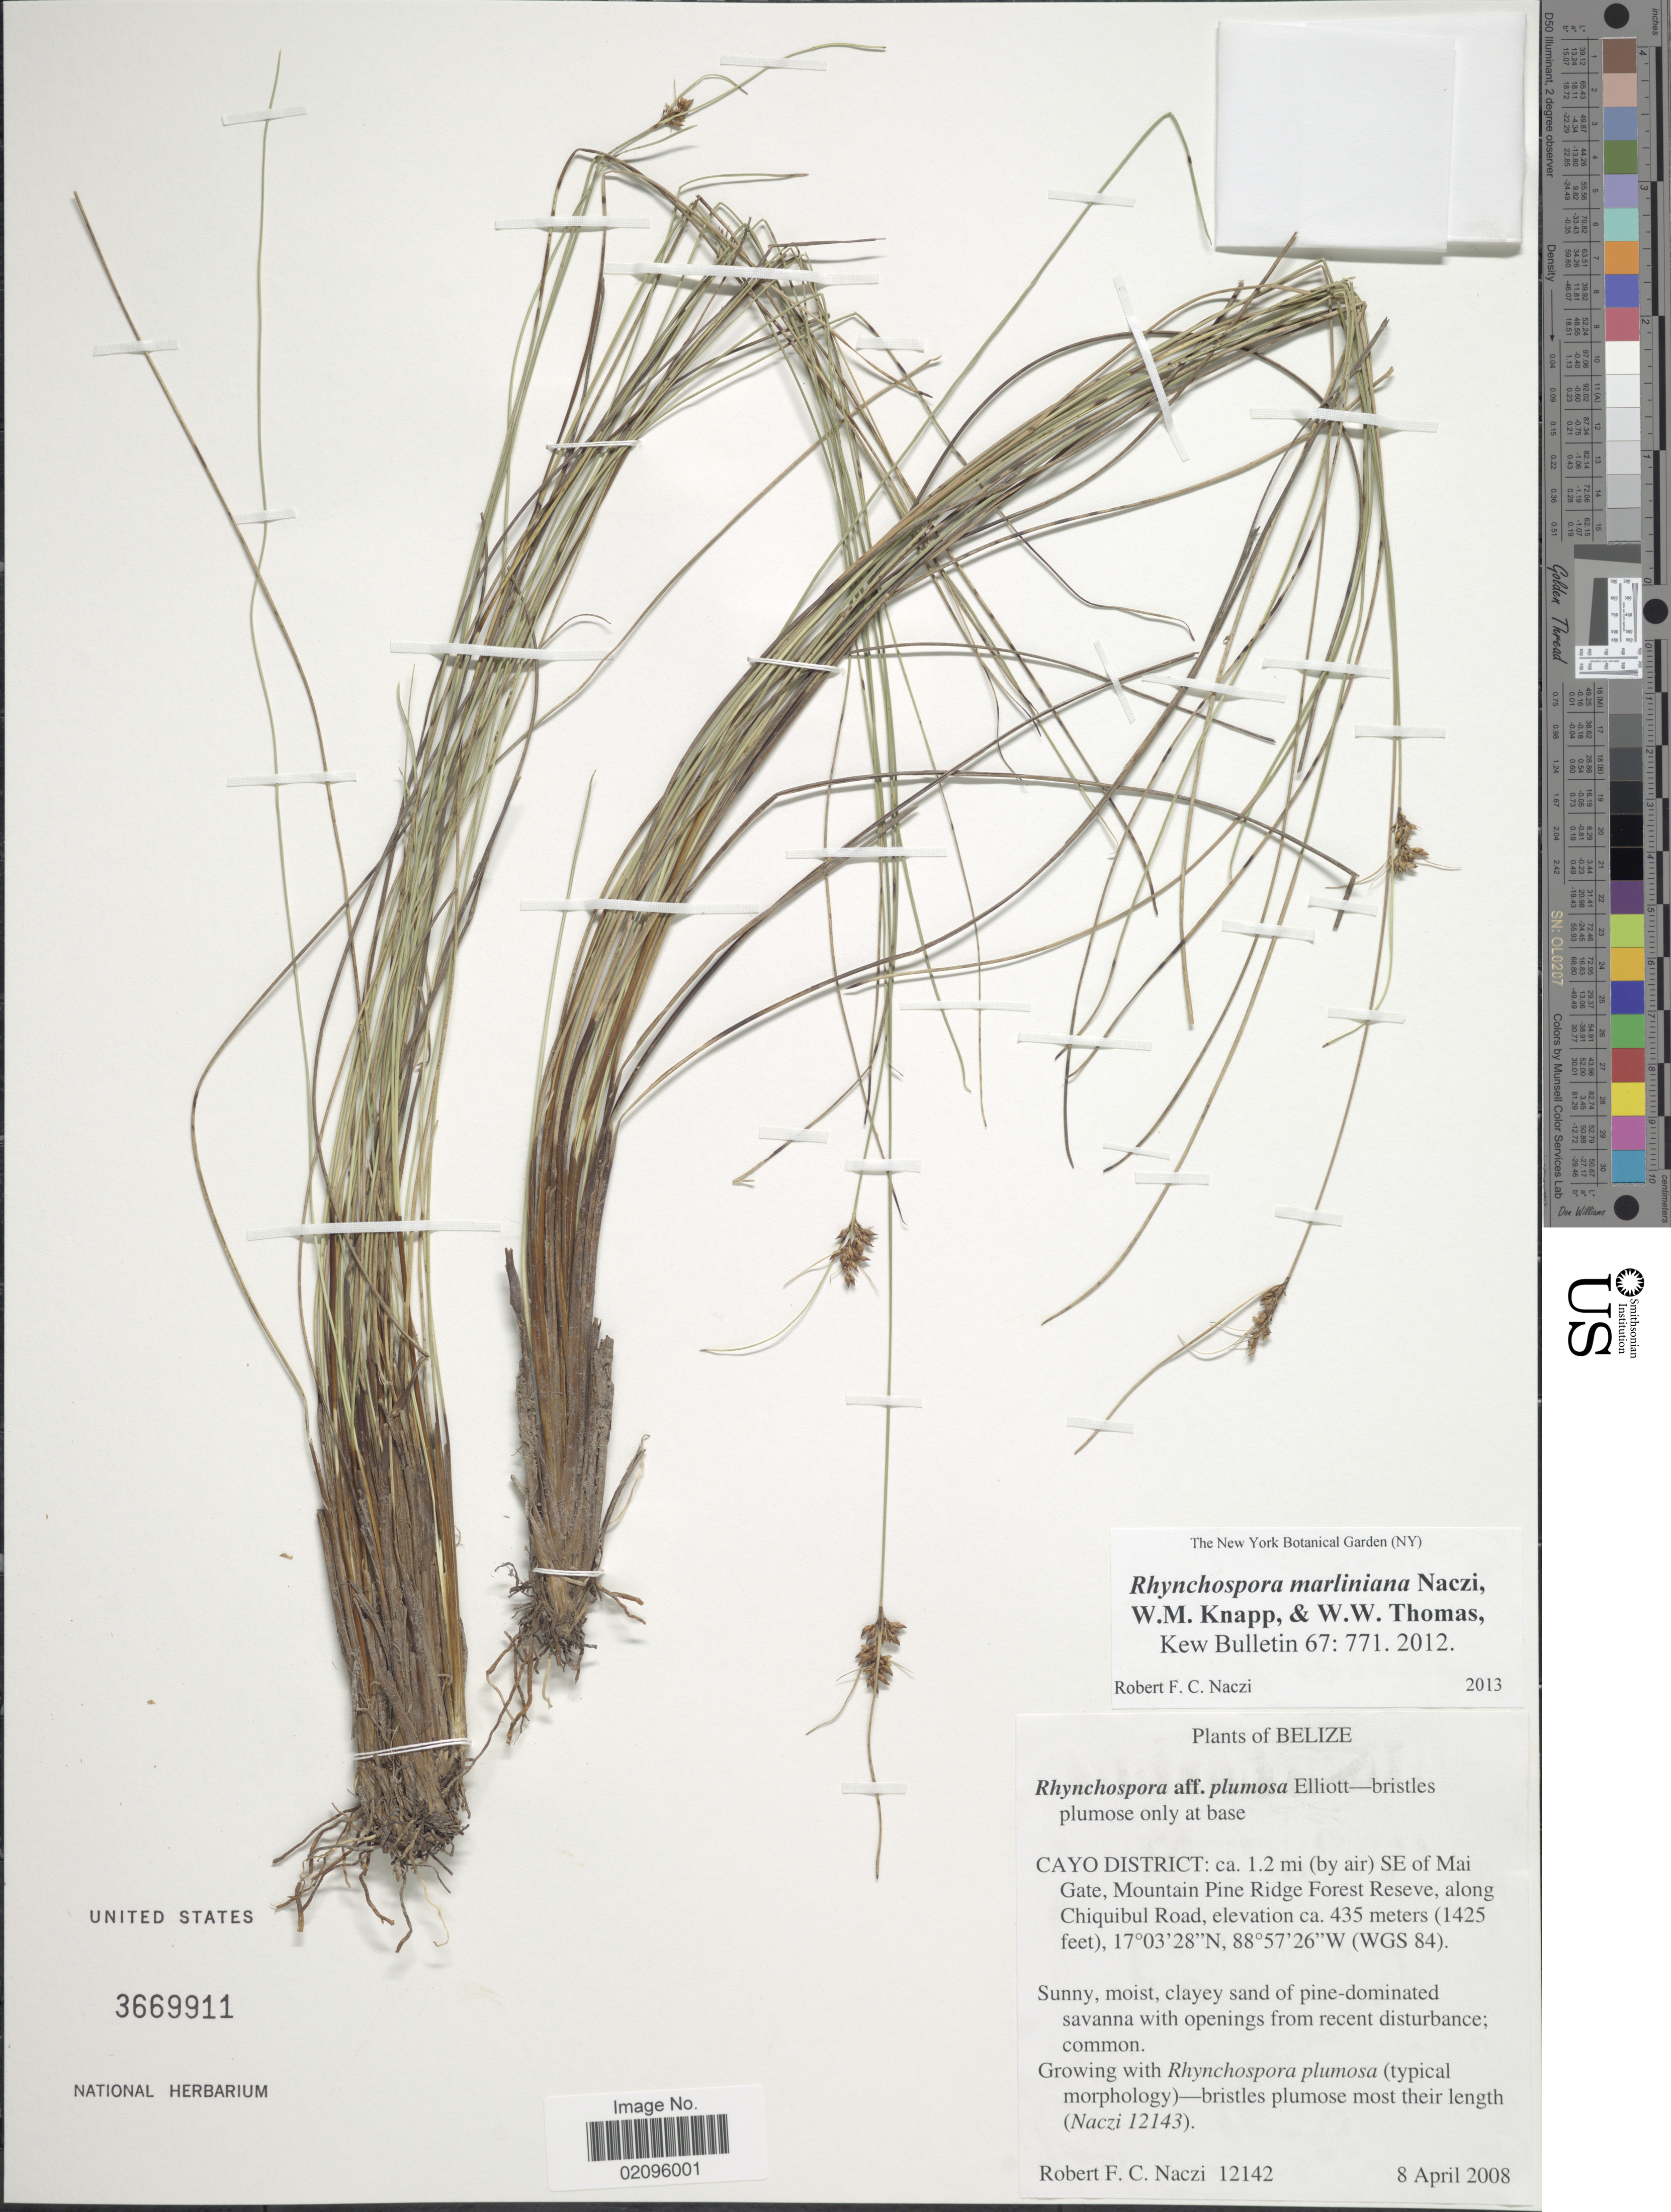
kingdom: Plantae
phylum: Tracheophyta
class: Liliopsida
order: Poales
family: Cyperaceae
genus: Rhynchospora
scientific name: Rhynchospora marliniana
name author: Naczi et al.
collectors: R. F. C. Naczi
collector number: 12142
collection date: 2008-04-08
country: Belize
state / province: Cayo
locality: Ca. 1.2 mi (by air) SE of Mai Gate, Mountain Pine Ridge Forest Reserve, along Chiquibul Road, (WGS 84).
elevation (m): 435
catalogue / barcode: US 3669911